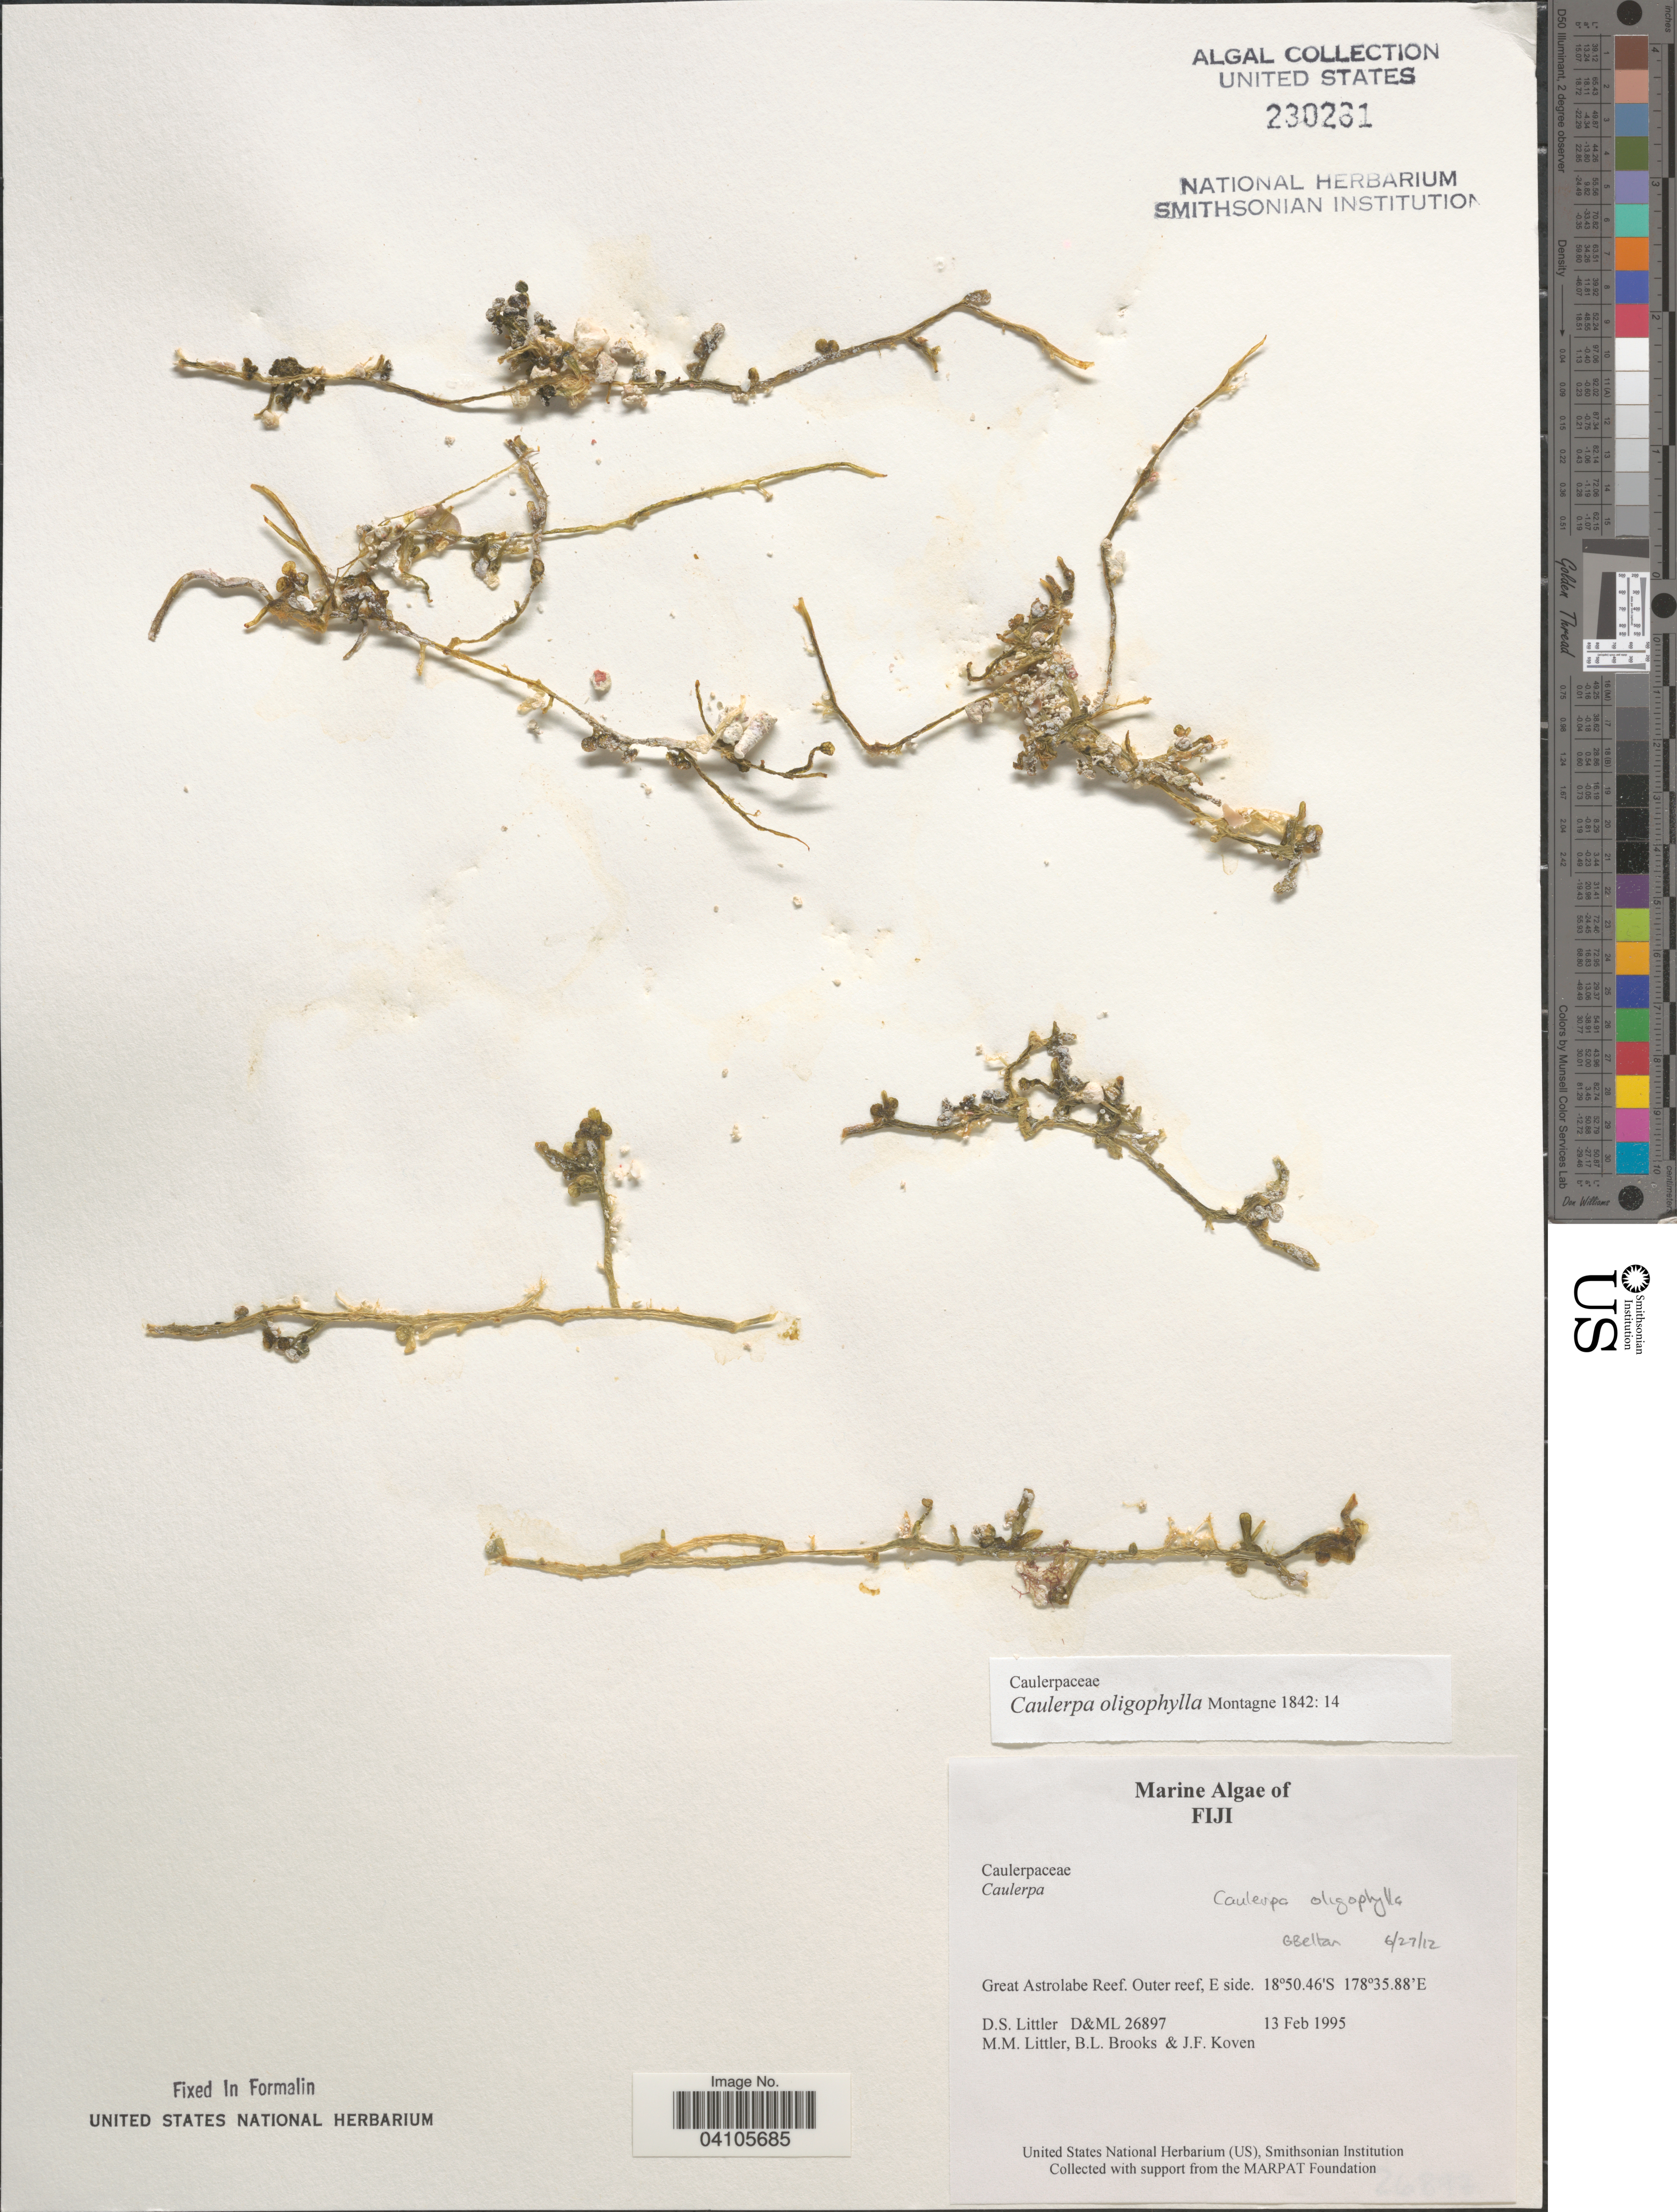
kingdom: Plantae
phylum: Chlorophyta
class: Ulvophyceae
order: Bryopsidales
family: Caulerpaceae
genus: Caulerpa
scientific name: Caulerpa oligophylla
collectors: D. S. Littler, B. Brooks & J. Koven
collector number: D&ML 26897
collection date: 1995-02-13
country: Fiji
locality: Great Astrolabe Reef. Outer reef, E side.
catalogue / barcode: US 230261